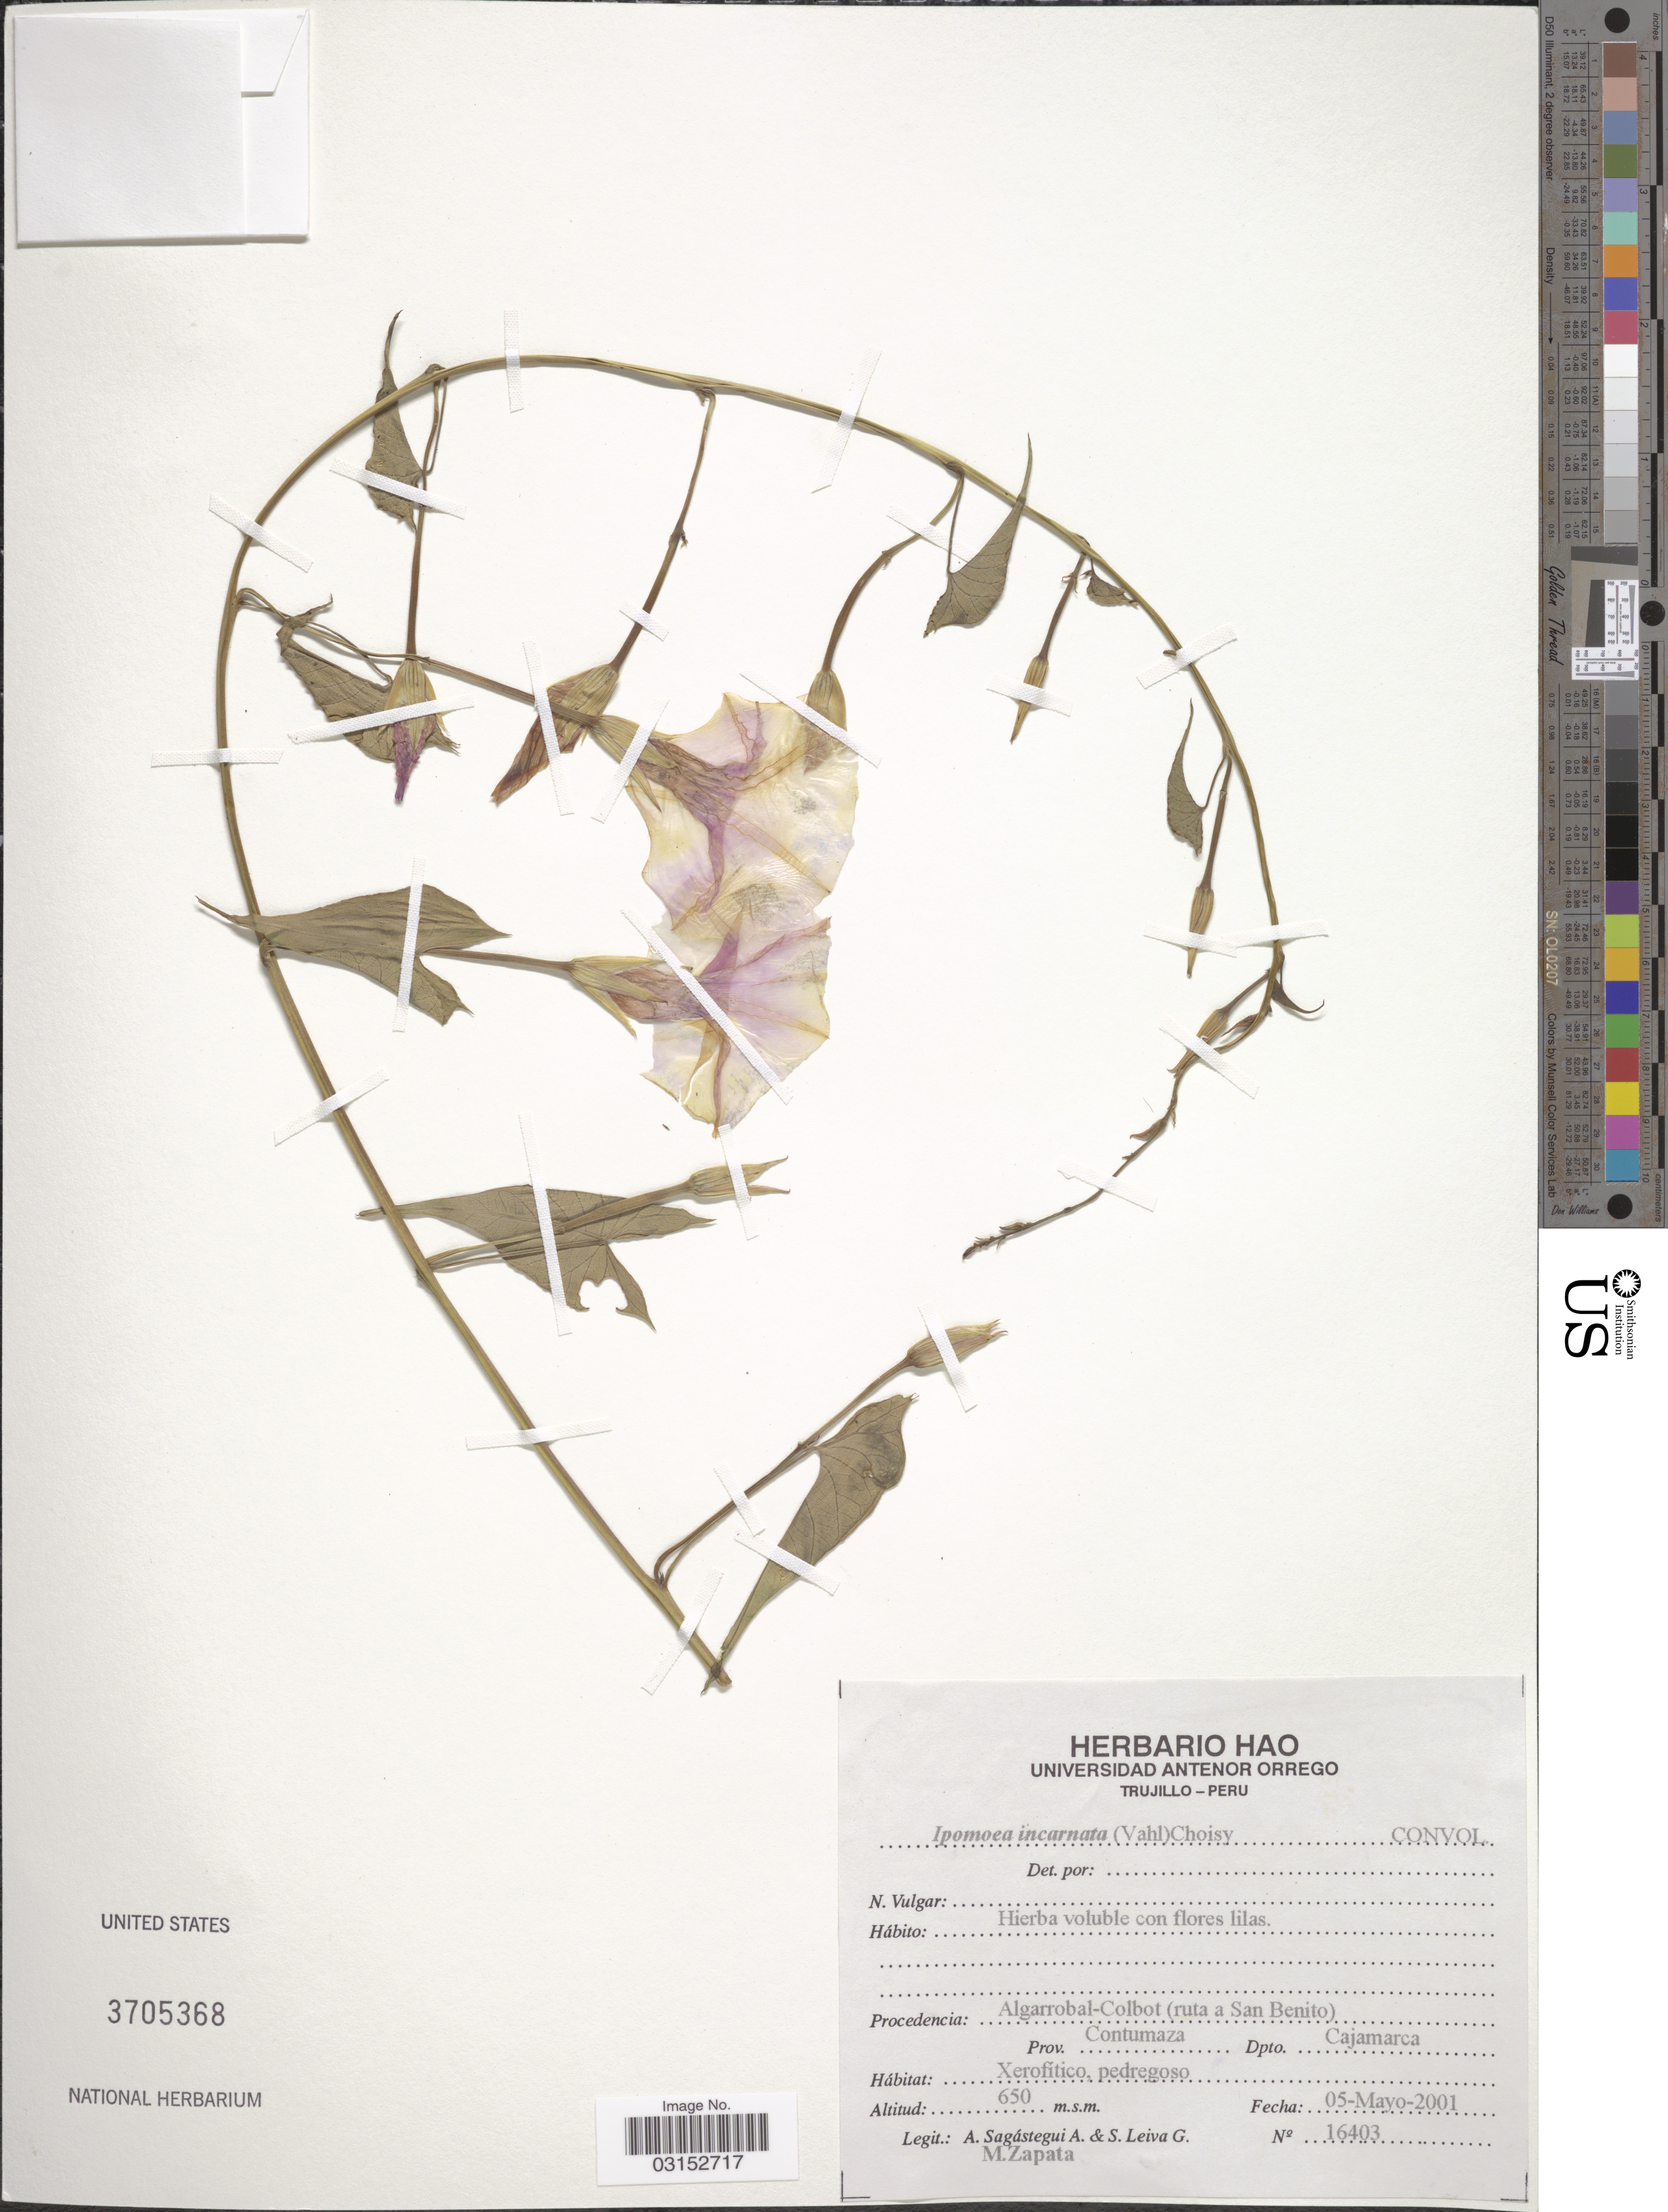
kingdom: Plantae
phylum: Tracheophyta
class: Magnoliopsida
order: Solanales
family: Convolvulaceae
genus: Ipomoea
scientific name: Ipomoea incarnata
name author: (Vahl) Choisy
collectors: A. Sagástegui A. & S. Leiva G.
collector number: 16403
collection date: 2001-05-05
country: Peru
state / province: Cajamarca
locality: Procedencia Algarrobal-Colbot (ruta a San Benito). Prov. Contumaza, Dpto. Cajamarca.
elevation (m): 650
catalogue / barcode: US 3705368